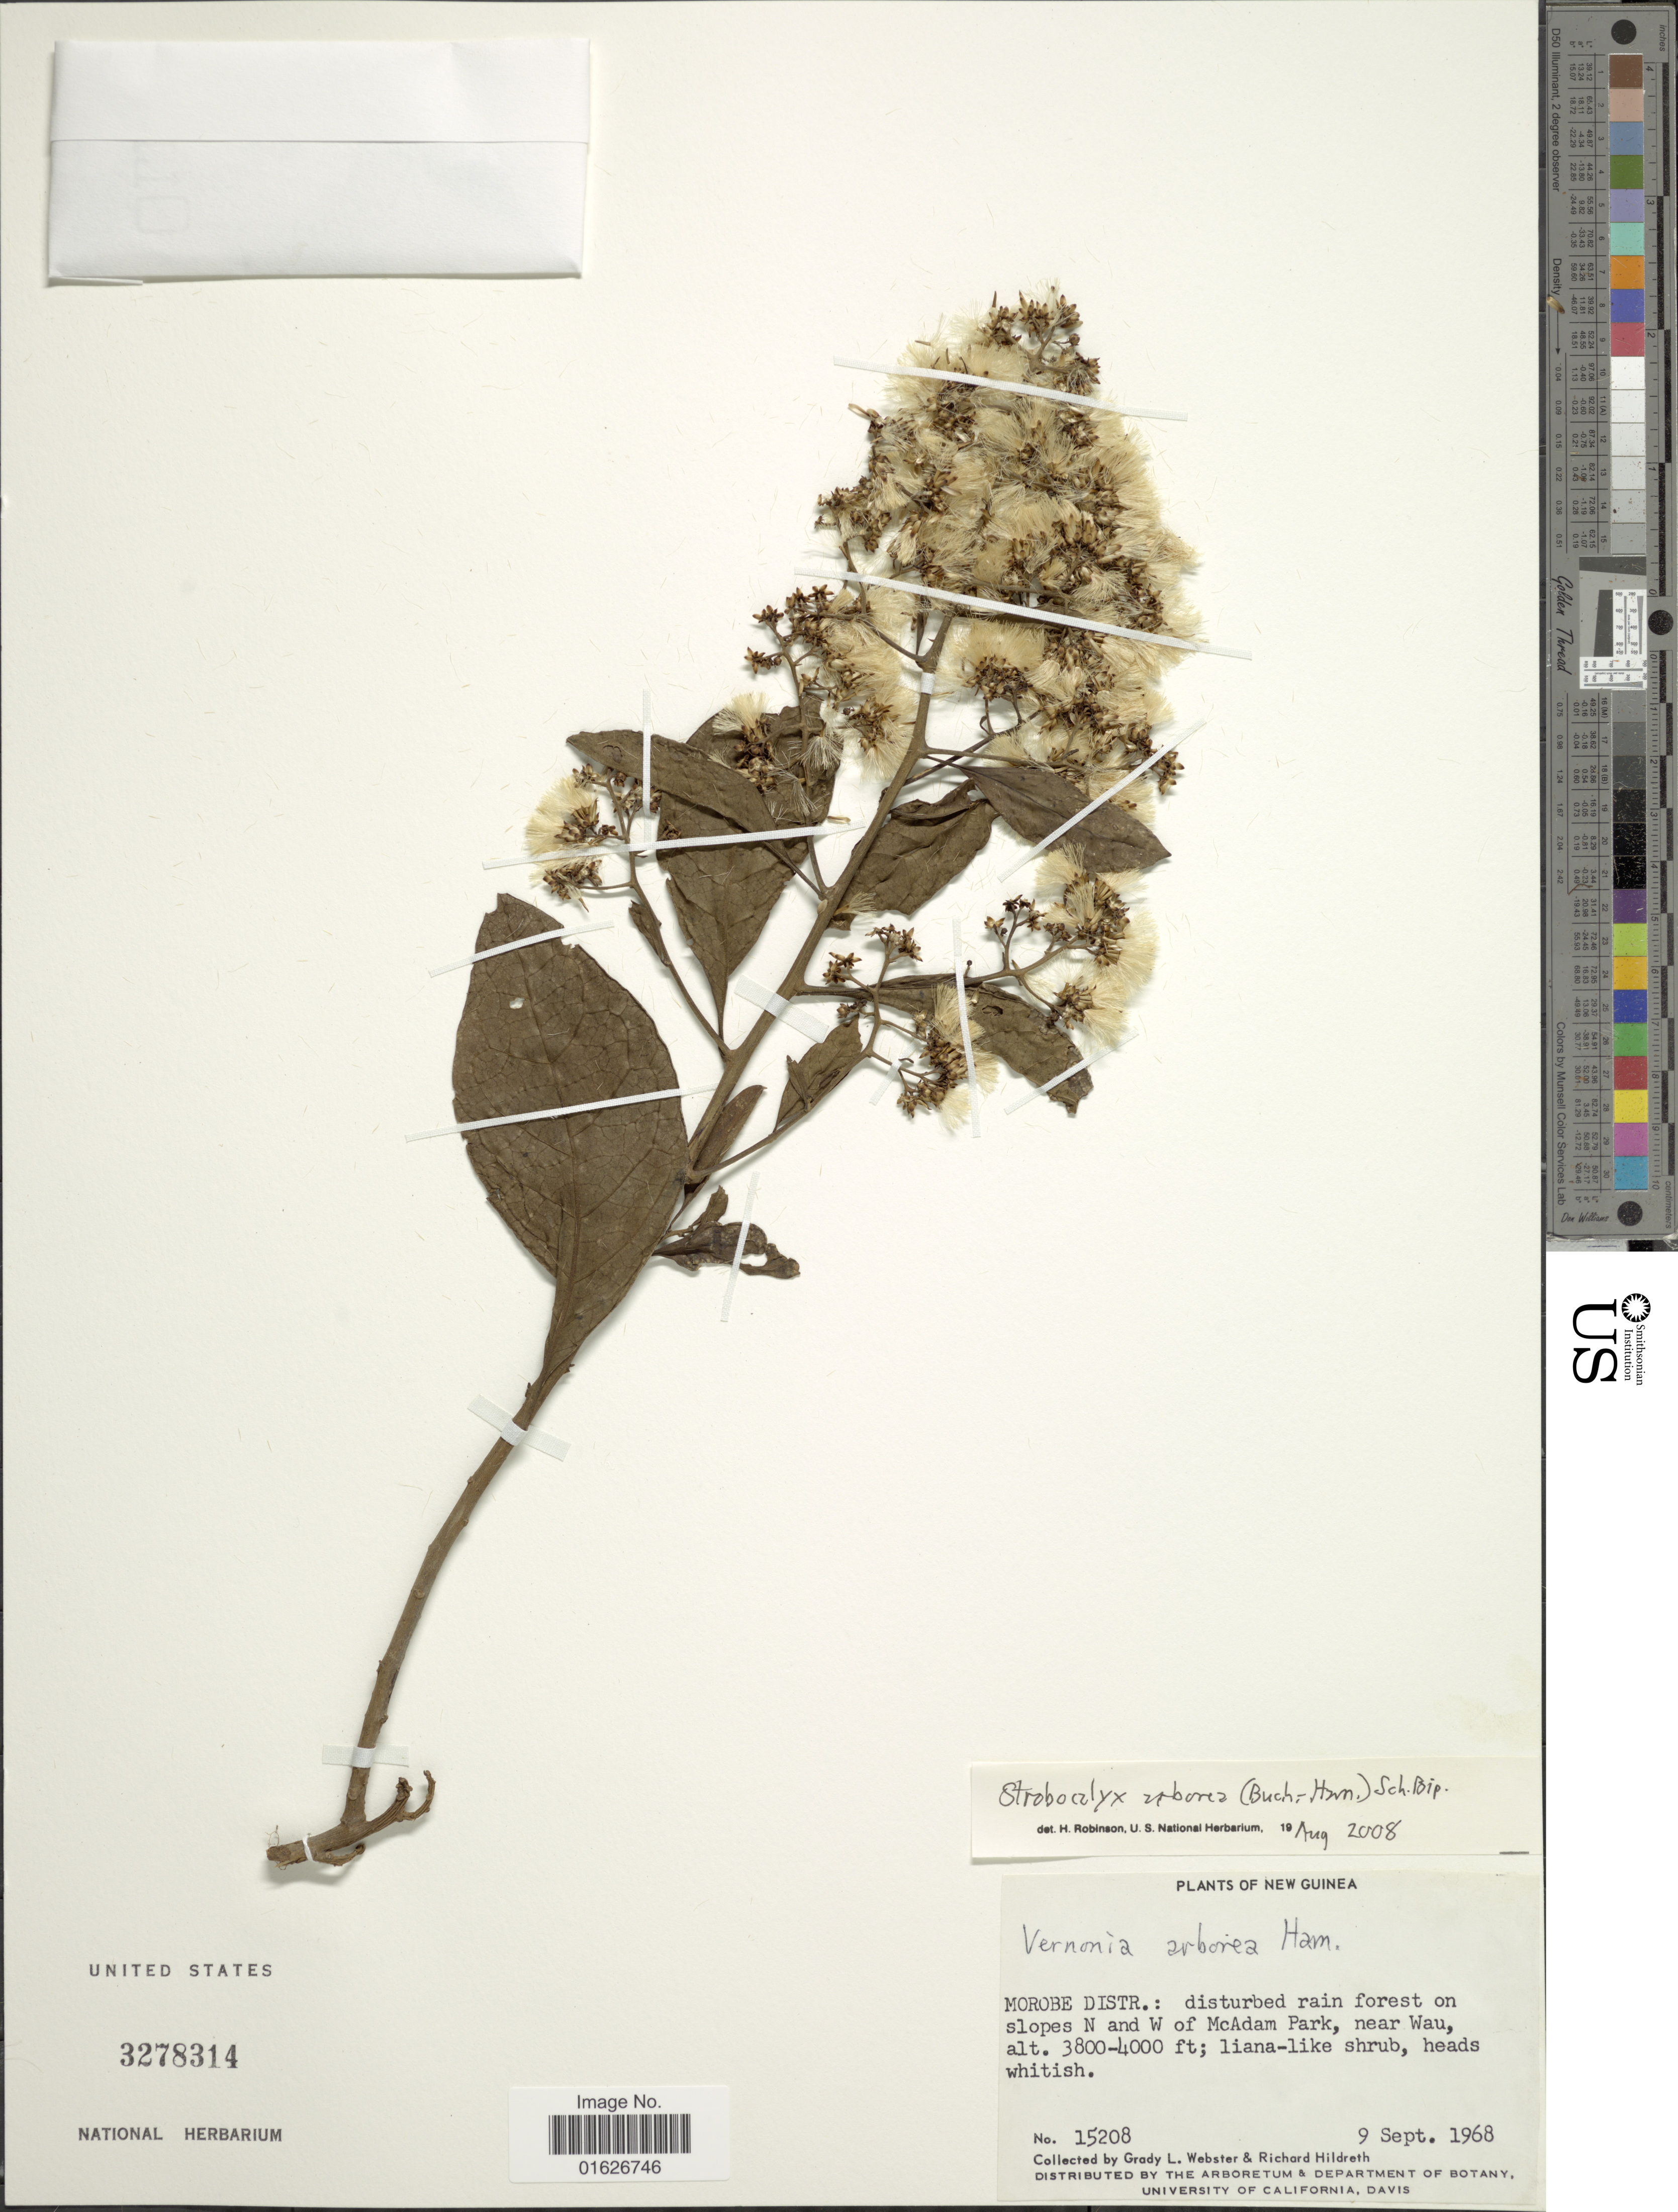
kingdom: Plantae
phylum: Tracheophyta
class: Magnoliopsida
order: Asterales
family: Asteraceae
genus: Strobocalyx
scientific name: Strobocalyx arborea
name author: (Buch.-Ham.) Sch. Bip.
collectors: G. L. Webster & R. Hildreth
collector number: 15208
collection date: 1968-09-09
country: Papua New Guinea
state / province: Morobe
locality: Disturbed rain forest on slopes N and W of McAdam Park, near Wau.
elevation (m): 1158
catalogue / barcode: US 3278314